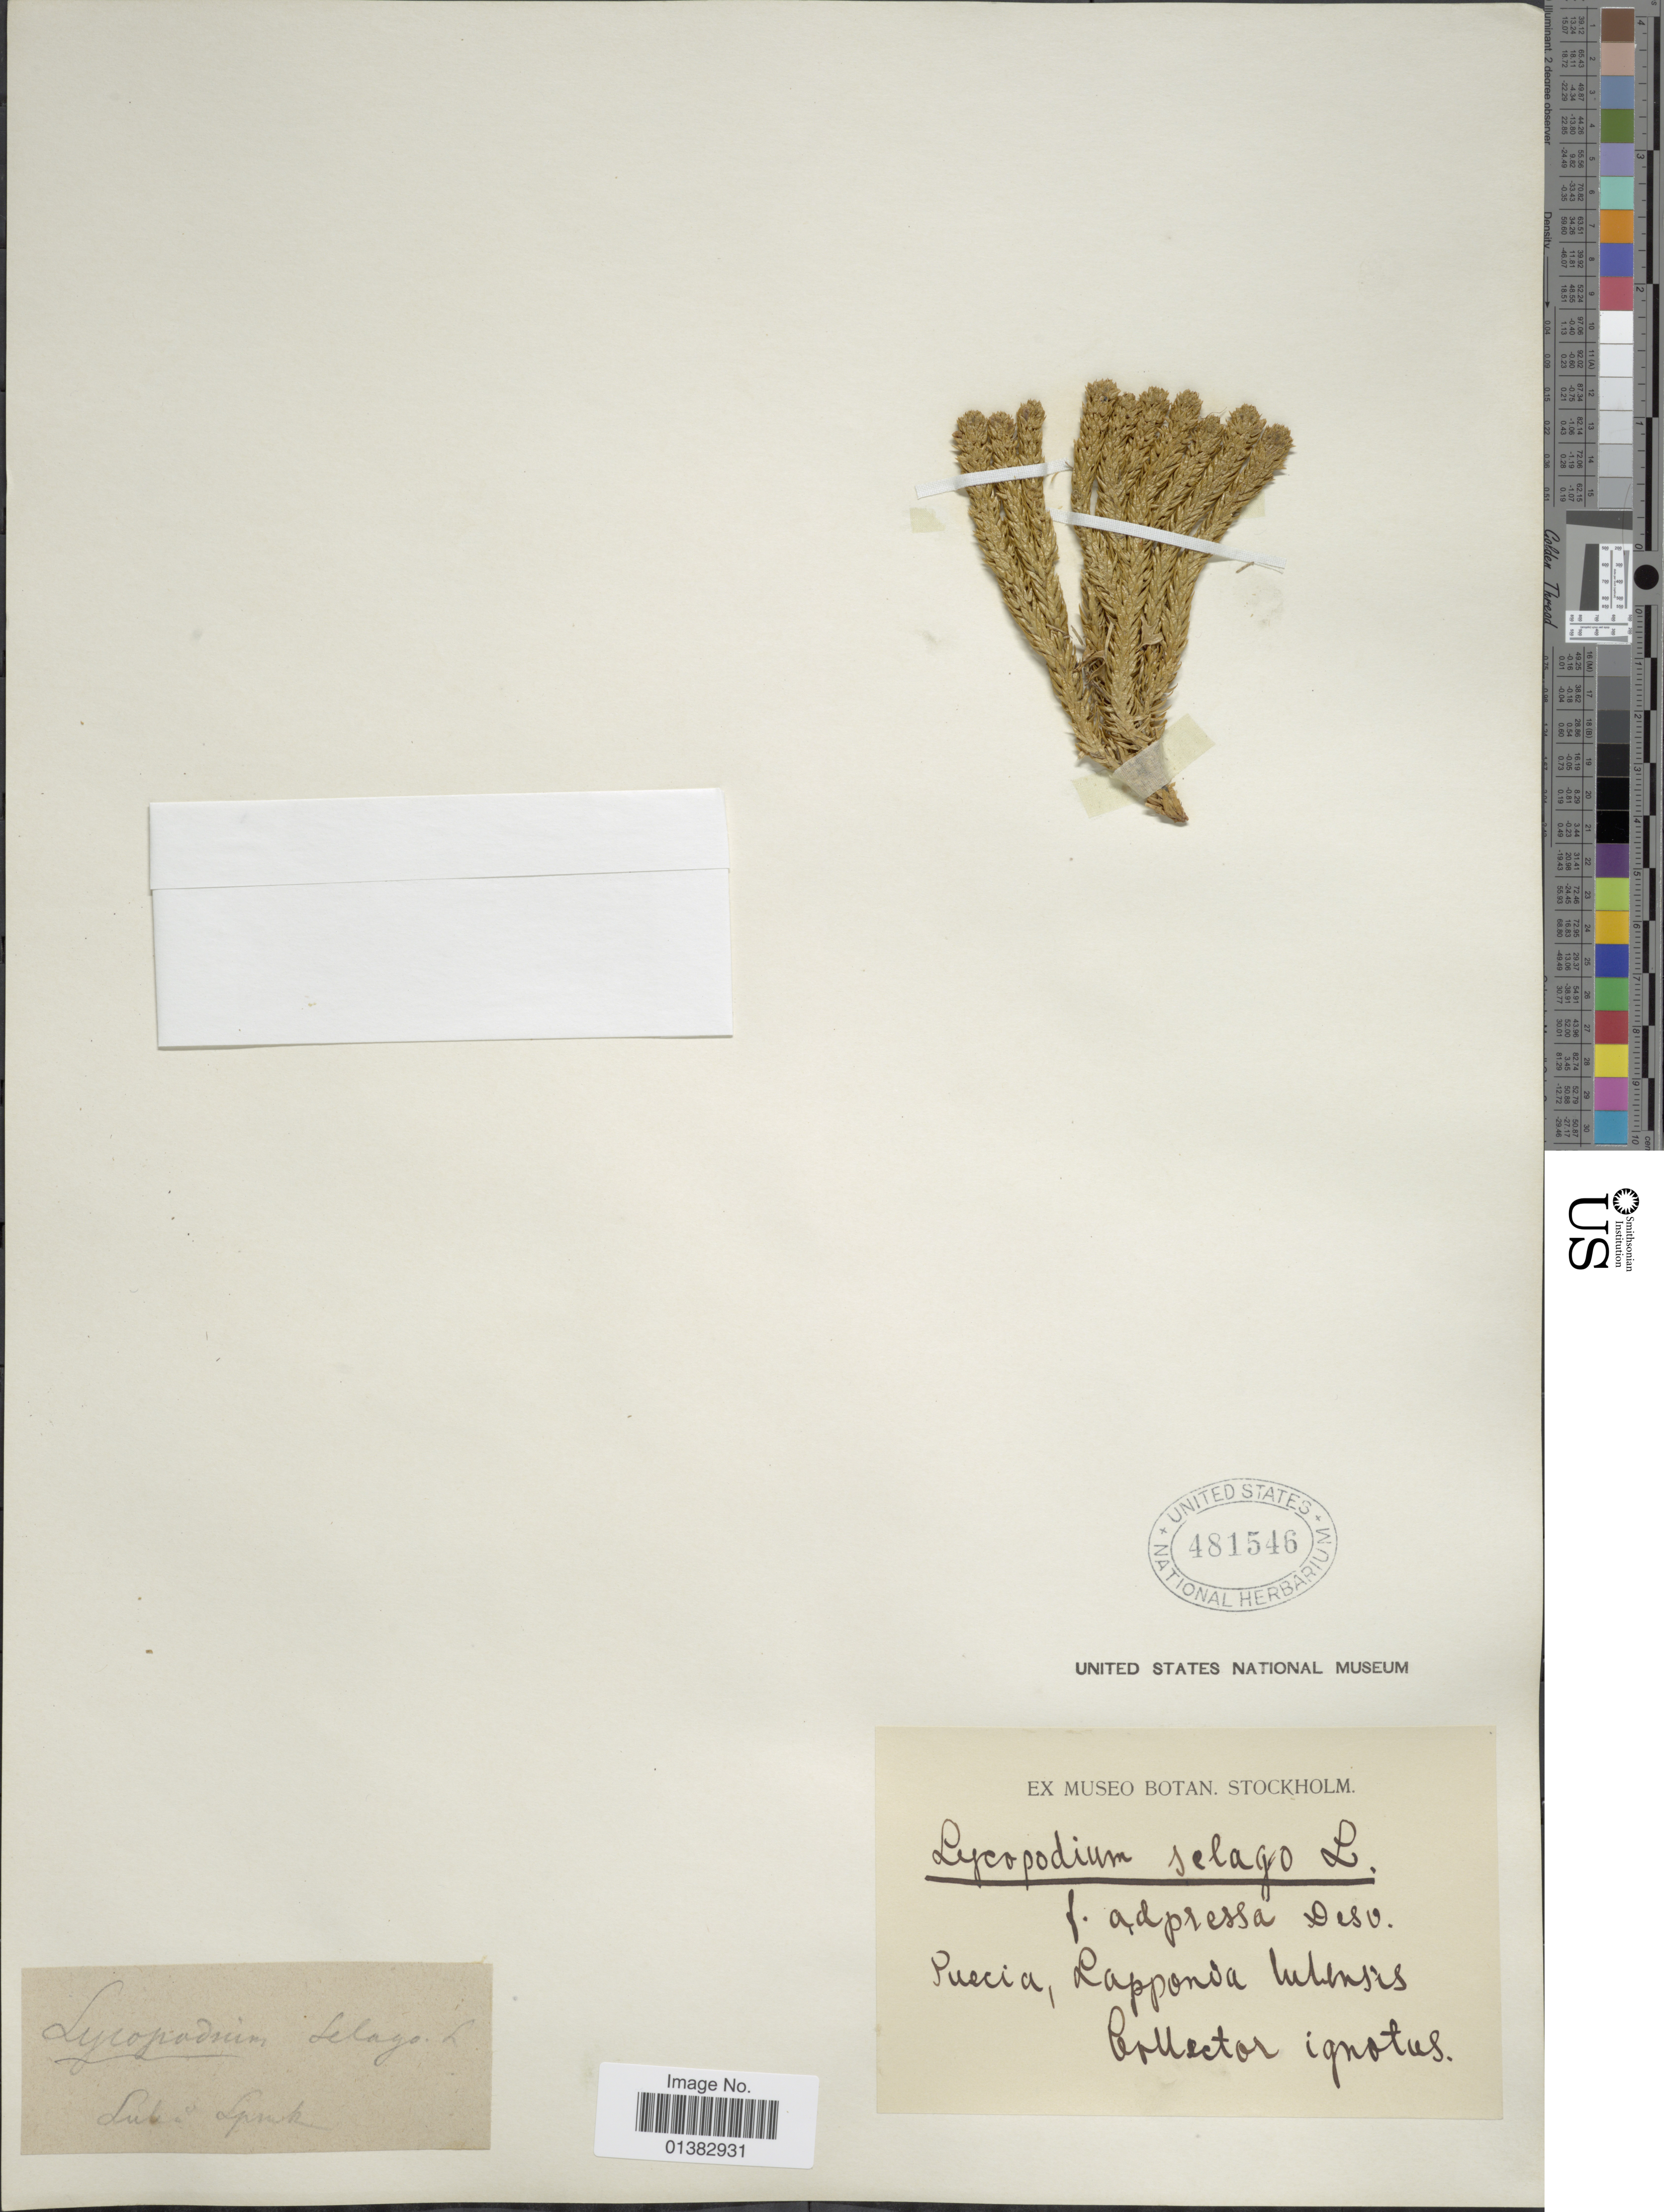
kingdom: Plantae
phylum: Tracheophyta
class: Lycopodiopsida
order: Lycopodiales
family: Lycopodiaceae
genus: Huperzia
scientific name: Huperzia selago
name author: (L.) Bernh. ex Schrank & Mart.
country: Sweden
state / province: Norrbotten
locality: Suecia, Lapponia lulensis.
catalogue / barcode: US 481546